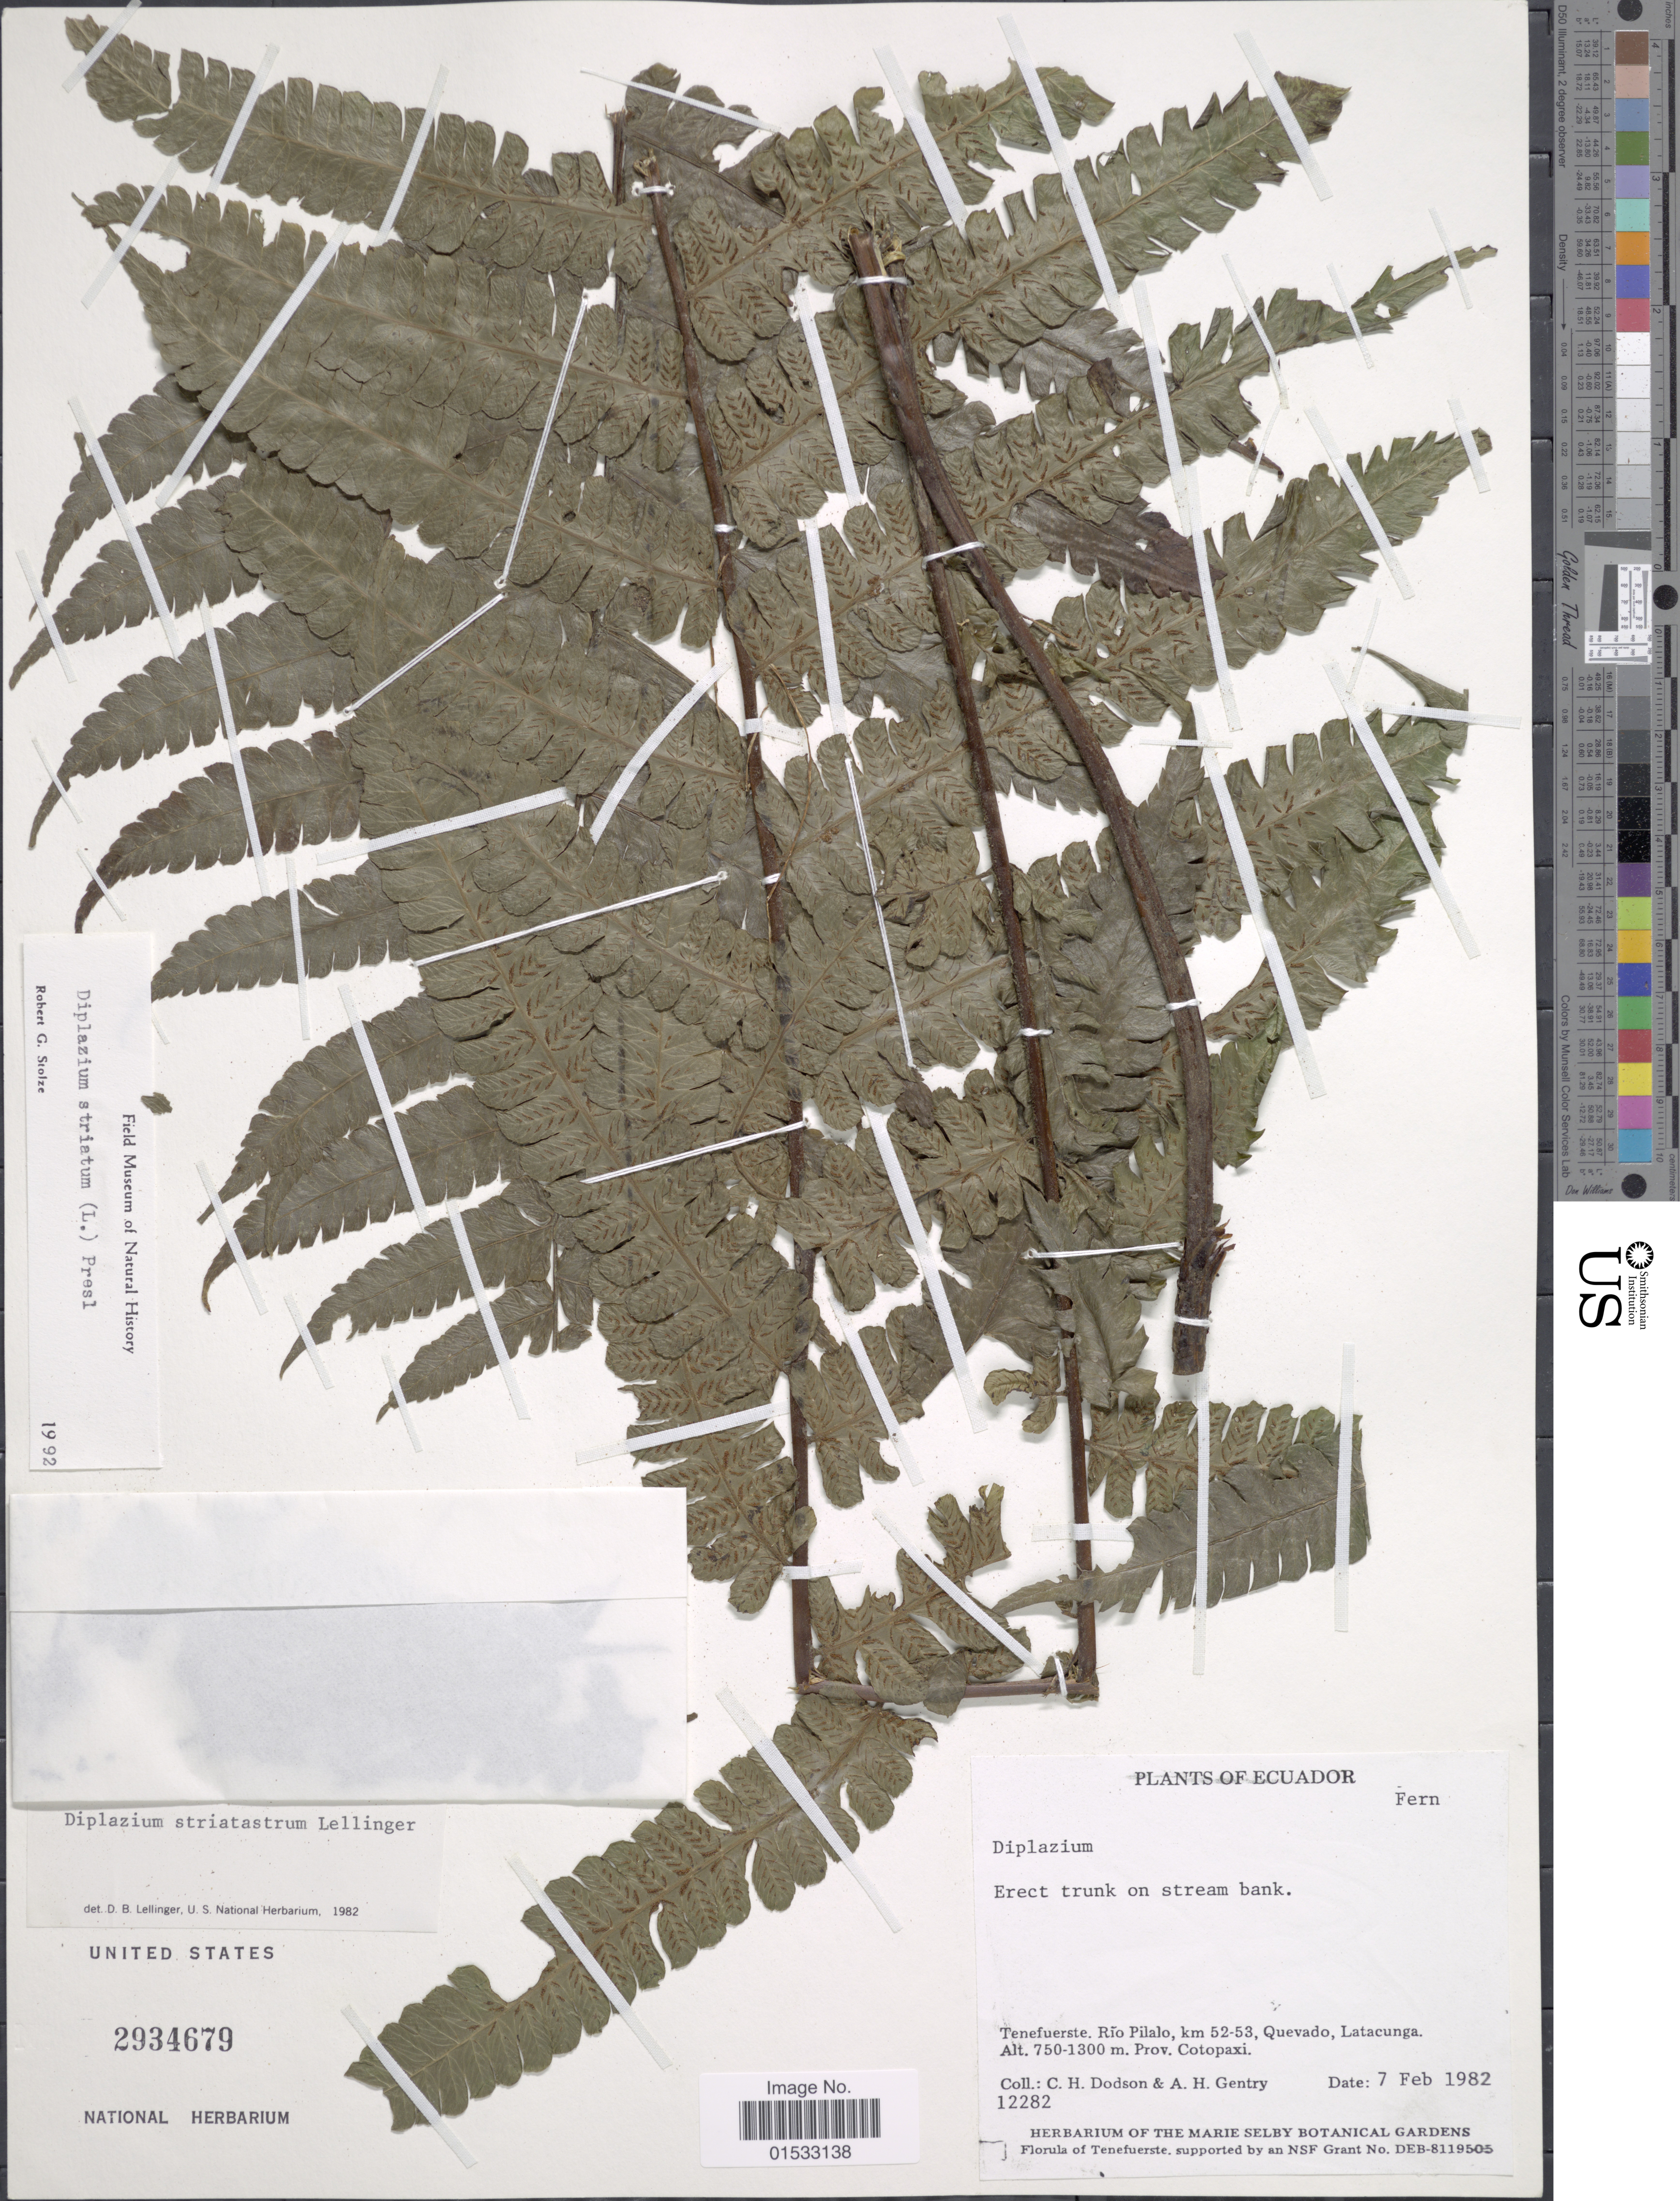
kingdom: Plantae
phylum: Tracheophyta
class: Polypodiopsida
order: Polypodiales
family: Athyriaceae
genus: Diplazium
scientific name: Diplazium striatum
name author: (L.) C. Presl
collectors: C. H. Dodson & A. H. Gentry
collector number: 12282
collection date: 1982-02-07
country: Ecuador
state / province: Cotopaxi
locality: Tenefuerste. Río Pilalo, km 52-53, Quevado, Latacunga.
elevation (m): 750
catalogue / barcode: US 2934679